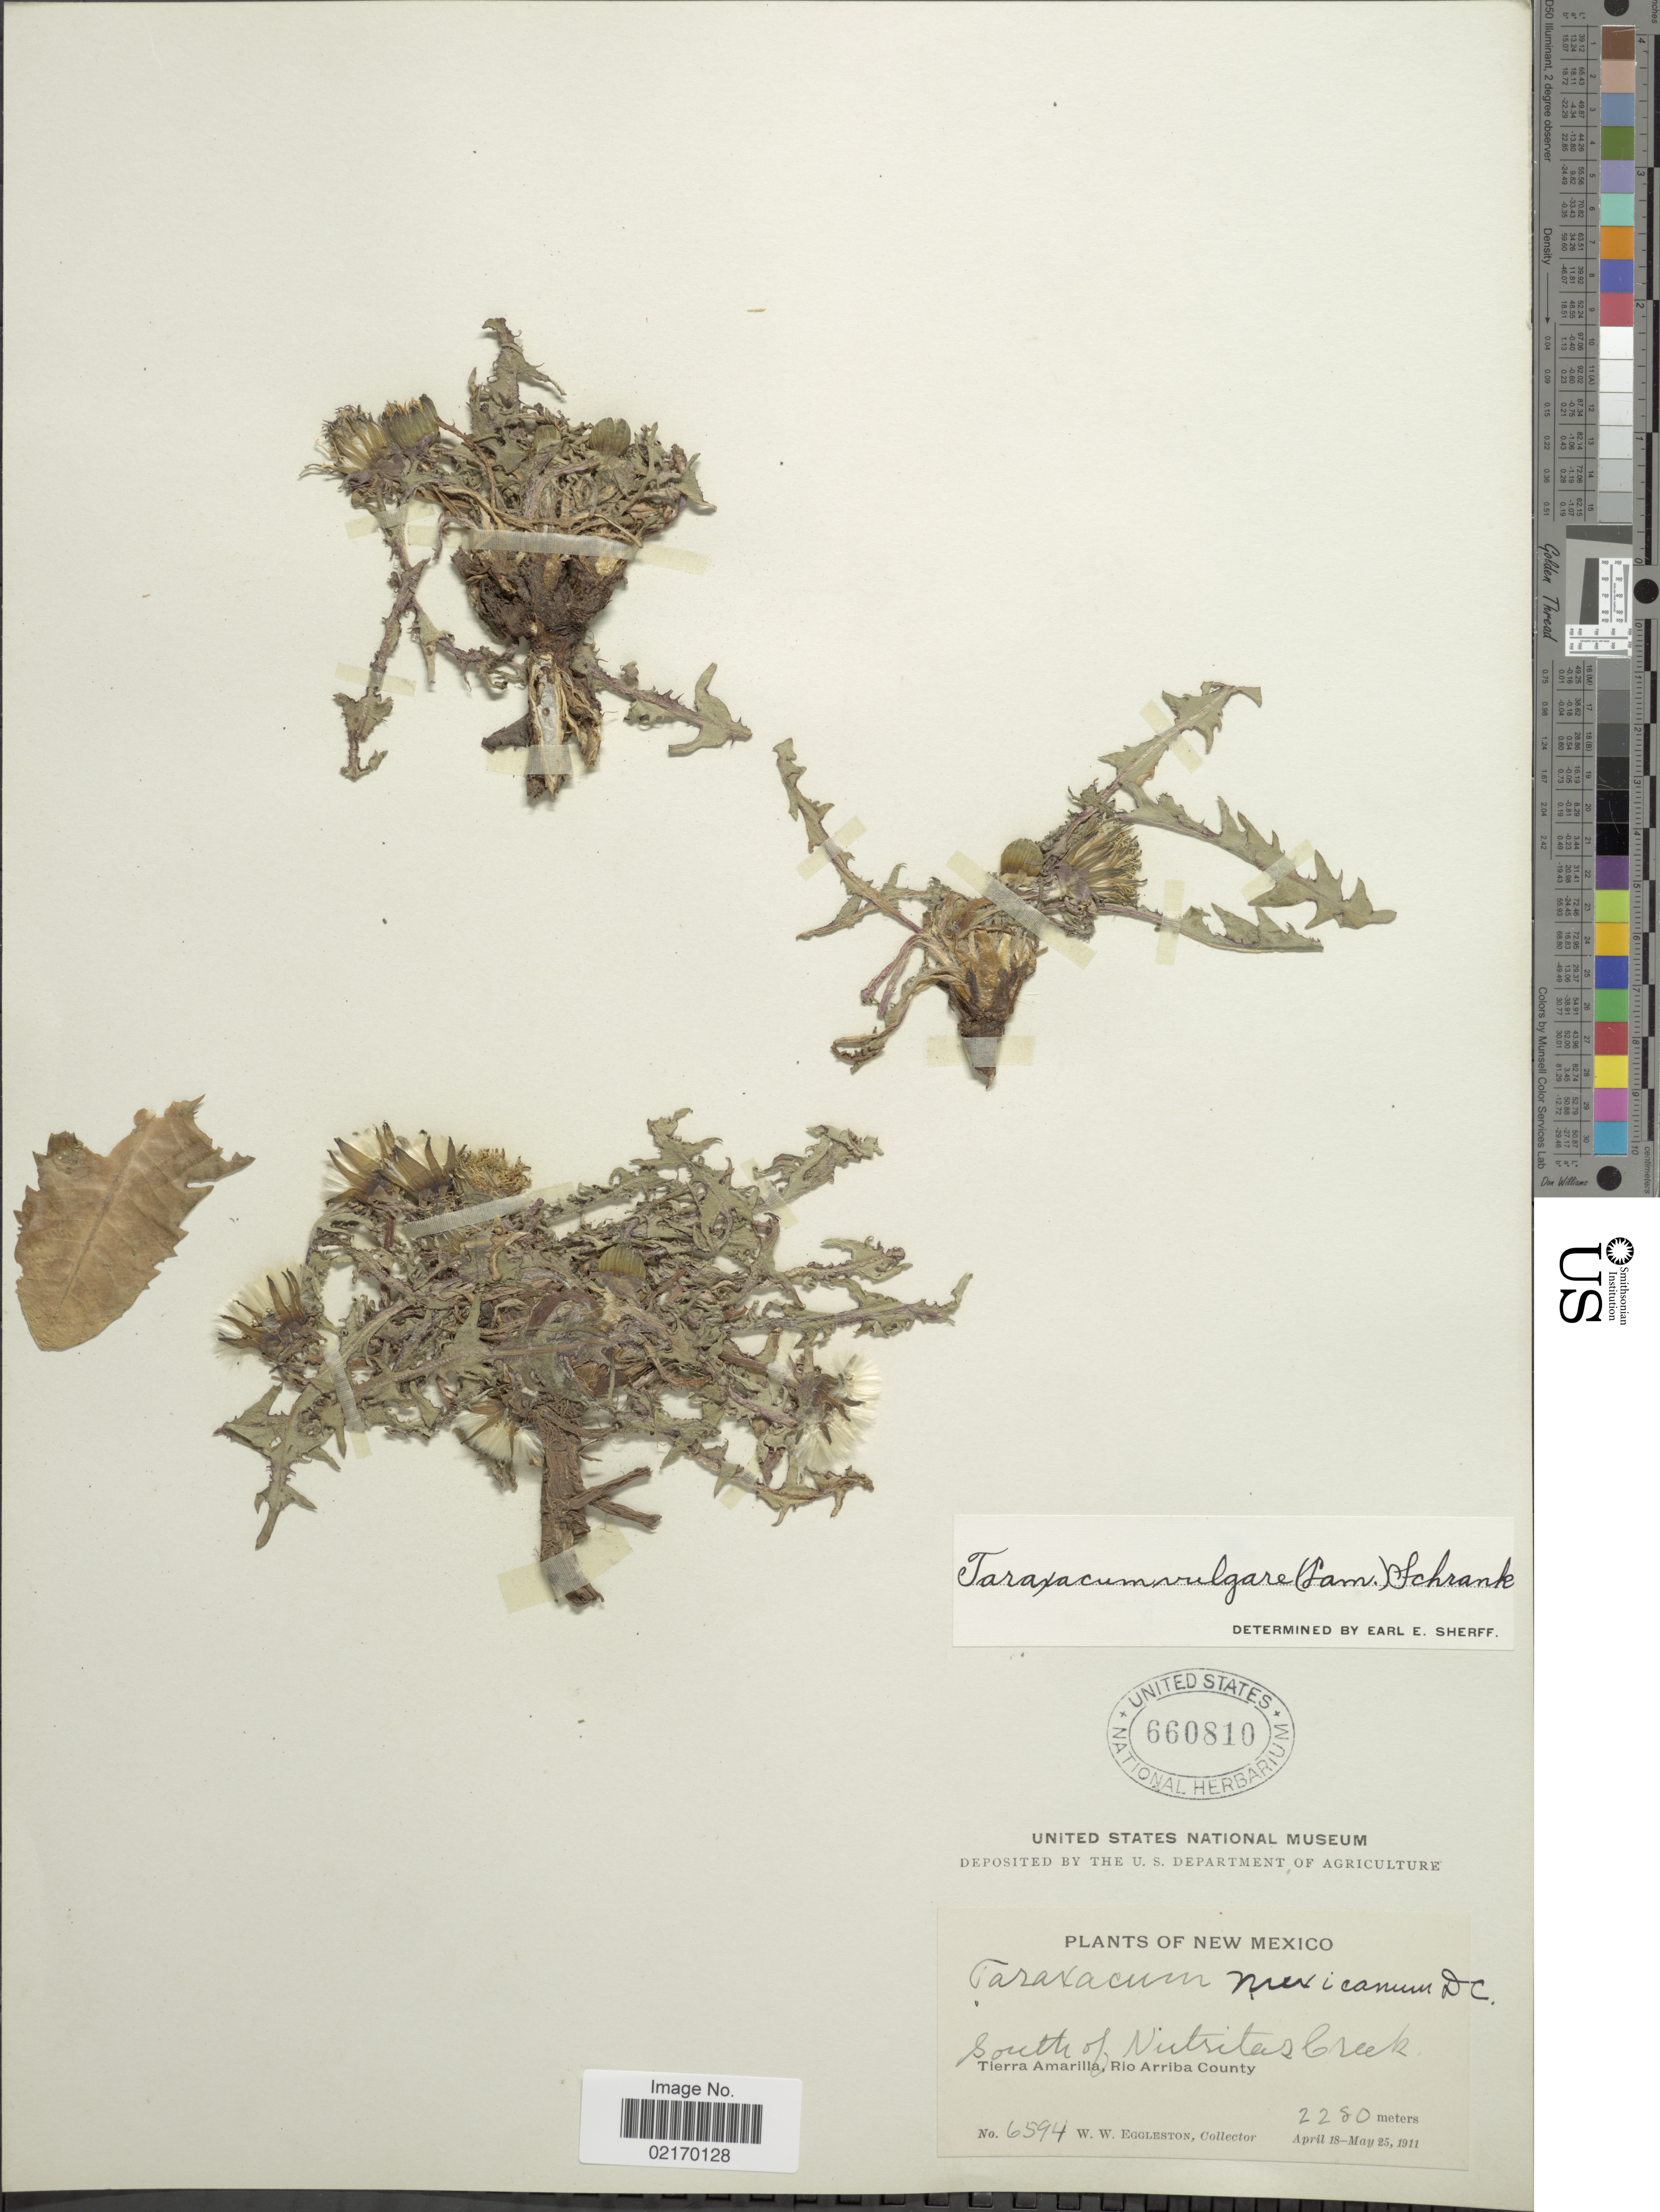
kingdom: Plantae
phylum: Tracheophyta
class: Magnoliopsida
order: Asterales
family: Asteraceae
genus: Taraxacum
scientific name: Taraxacum officinale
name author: G.H. Weber ex F.H. Wigg.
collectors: W. W. Eggleston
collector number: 6594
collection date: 1911-04-18/1911-05-25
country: United States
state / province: New Mexico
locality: New mexico, south of Nutritas Creek, Tierra Amarilla, Rio Arriba County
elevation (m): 2280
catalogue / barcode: US 660810